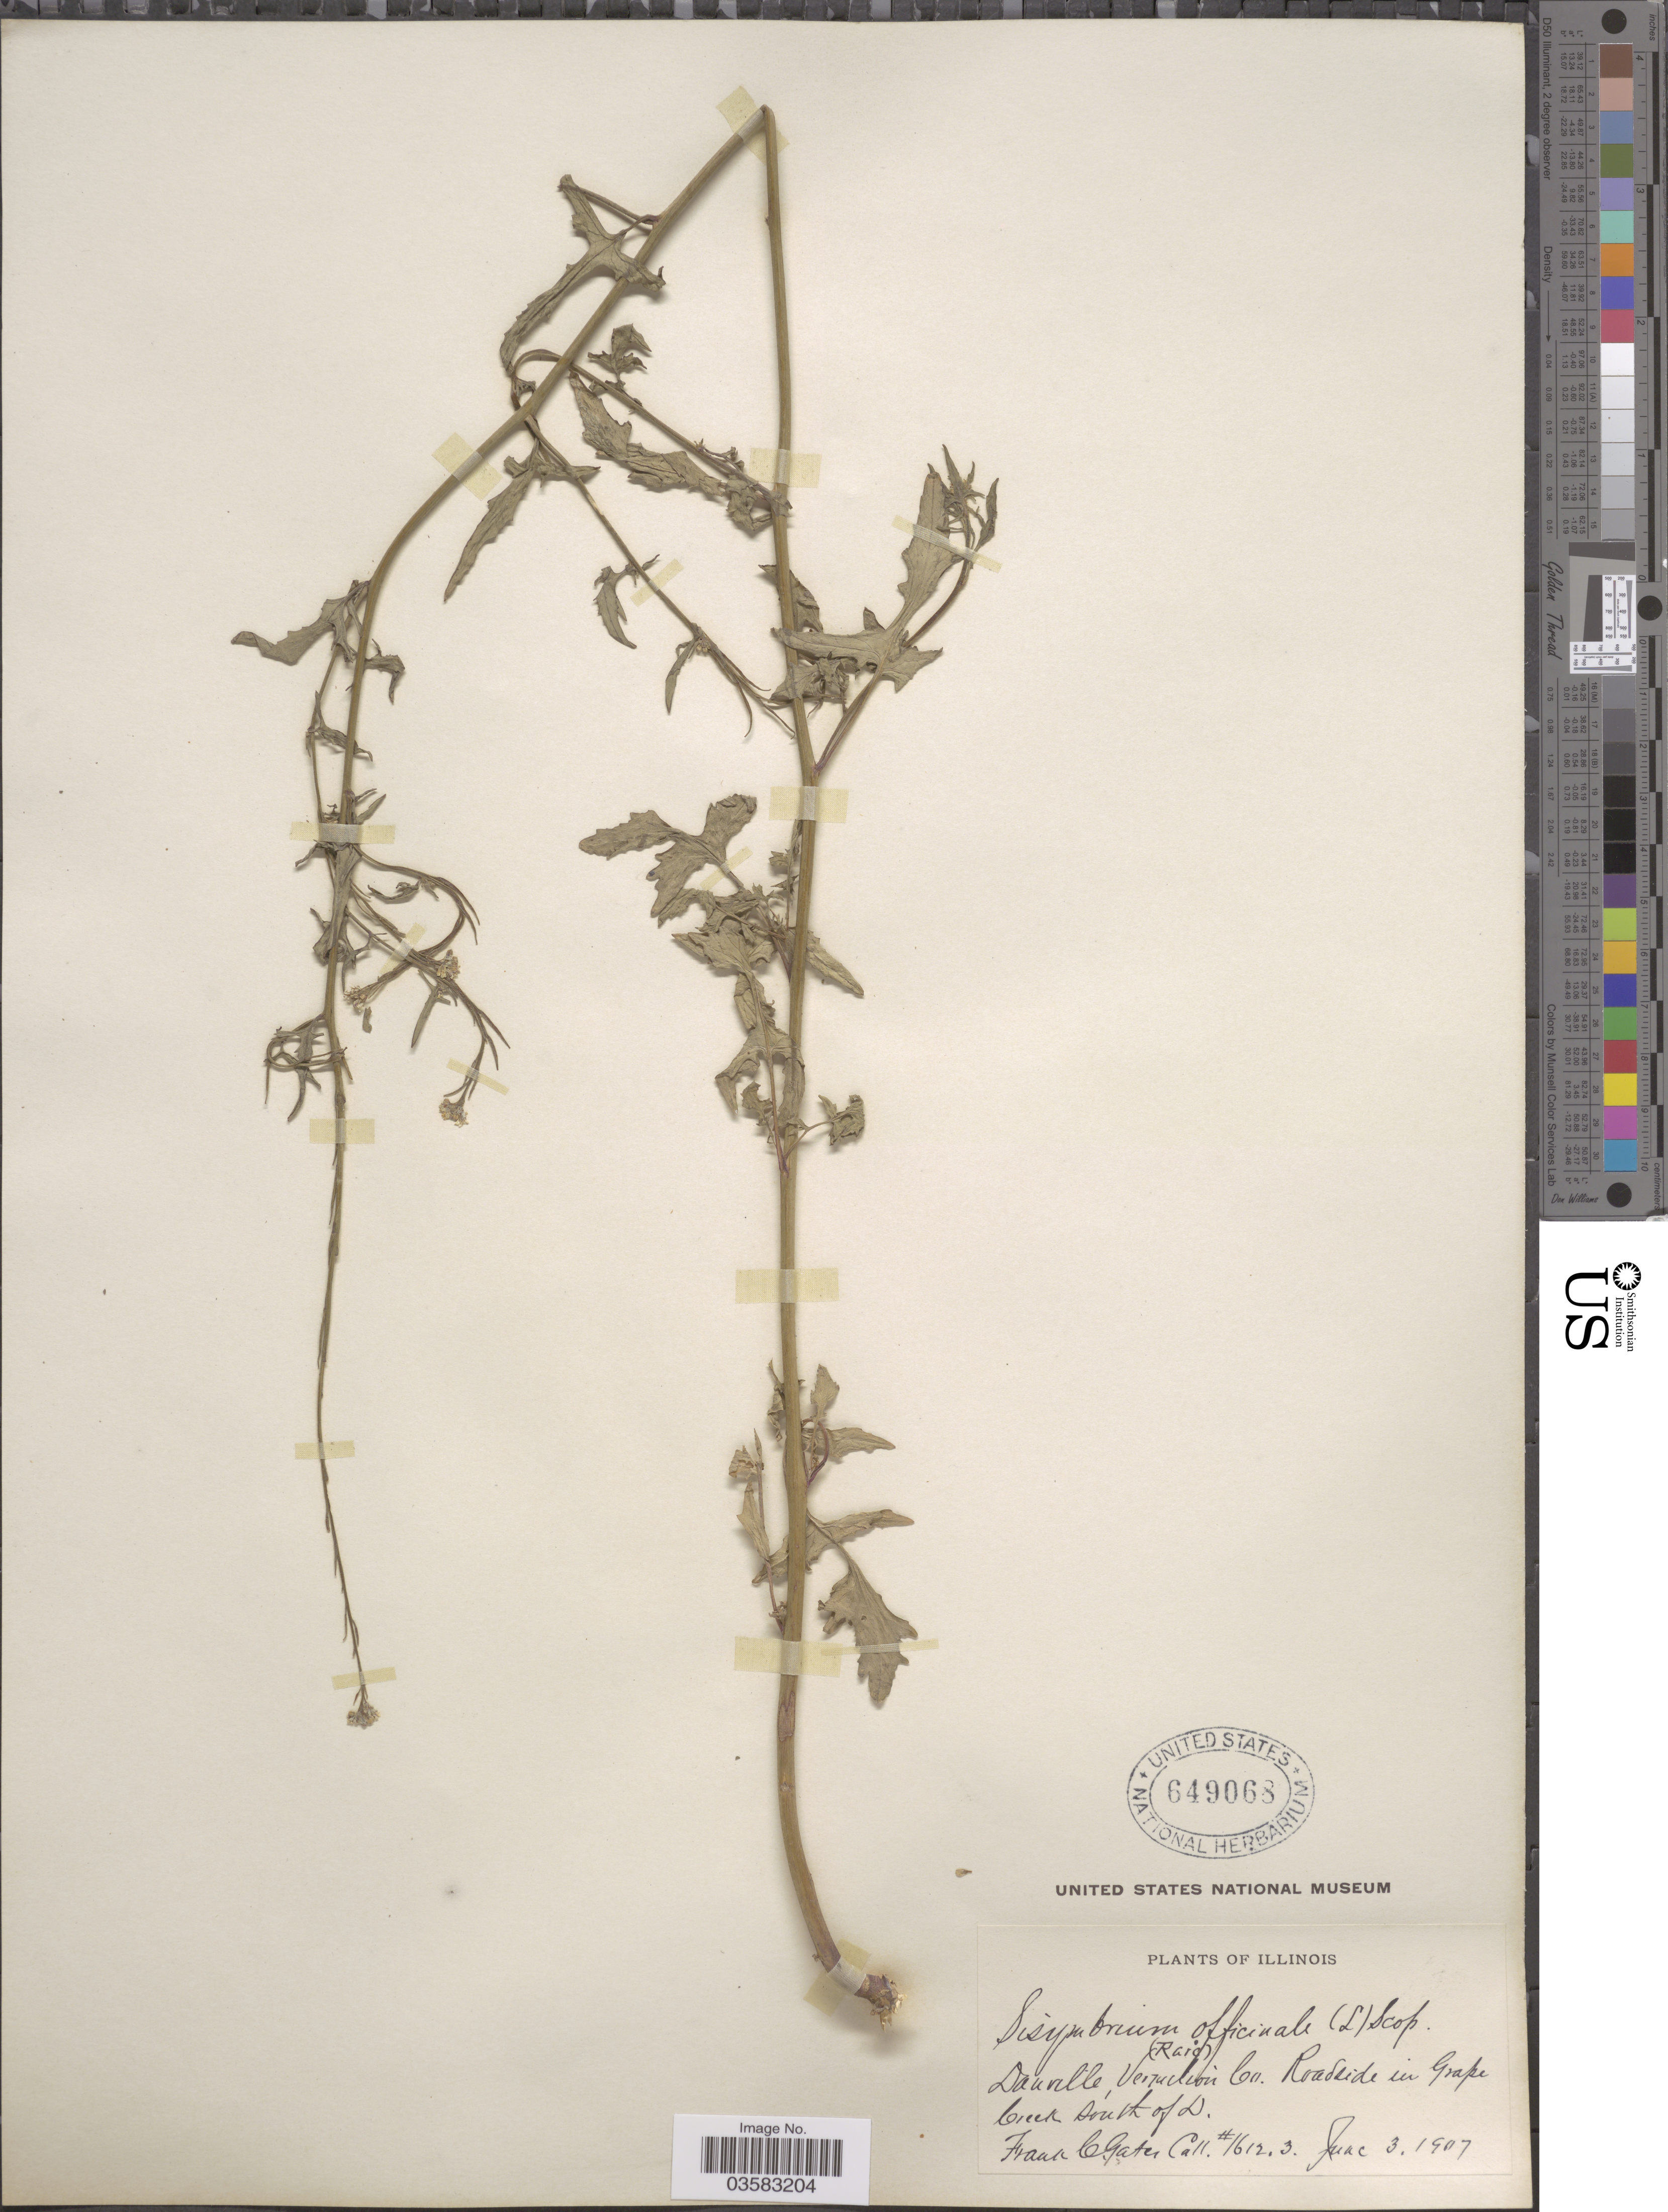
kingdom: Plantae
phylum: Tracheophyta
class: Magnoliopsida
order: Brassicales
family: Brassicaceae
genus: Sisymbrium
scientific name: Sisymbrium officinale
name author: (L.) Scop.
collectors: F. C. Gates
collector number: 16123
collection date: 1907-06-03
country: United States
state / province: Illinois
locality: Danville, Vermilion Co. Roadside in Grape Creek South of D.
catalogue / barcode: US 649068